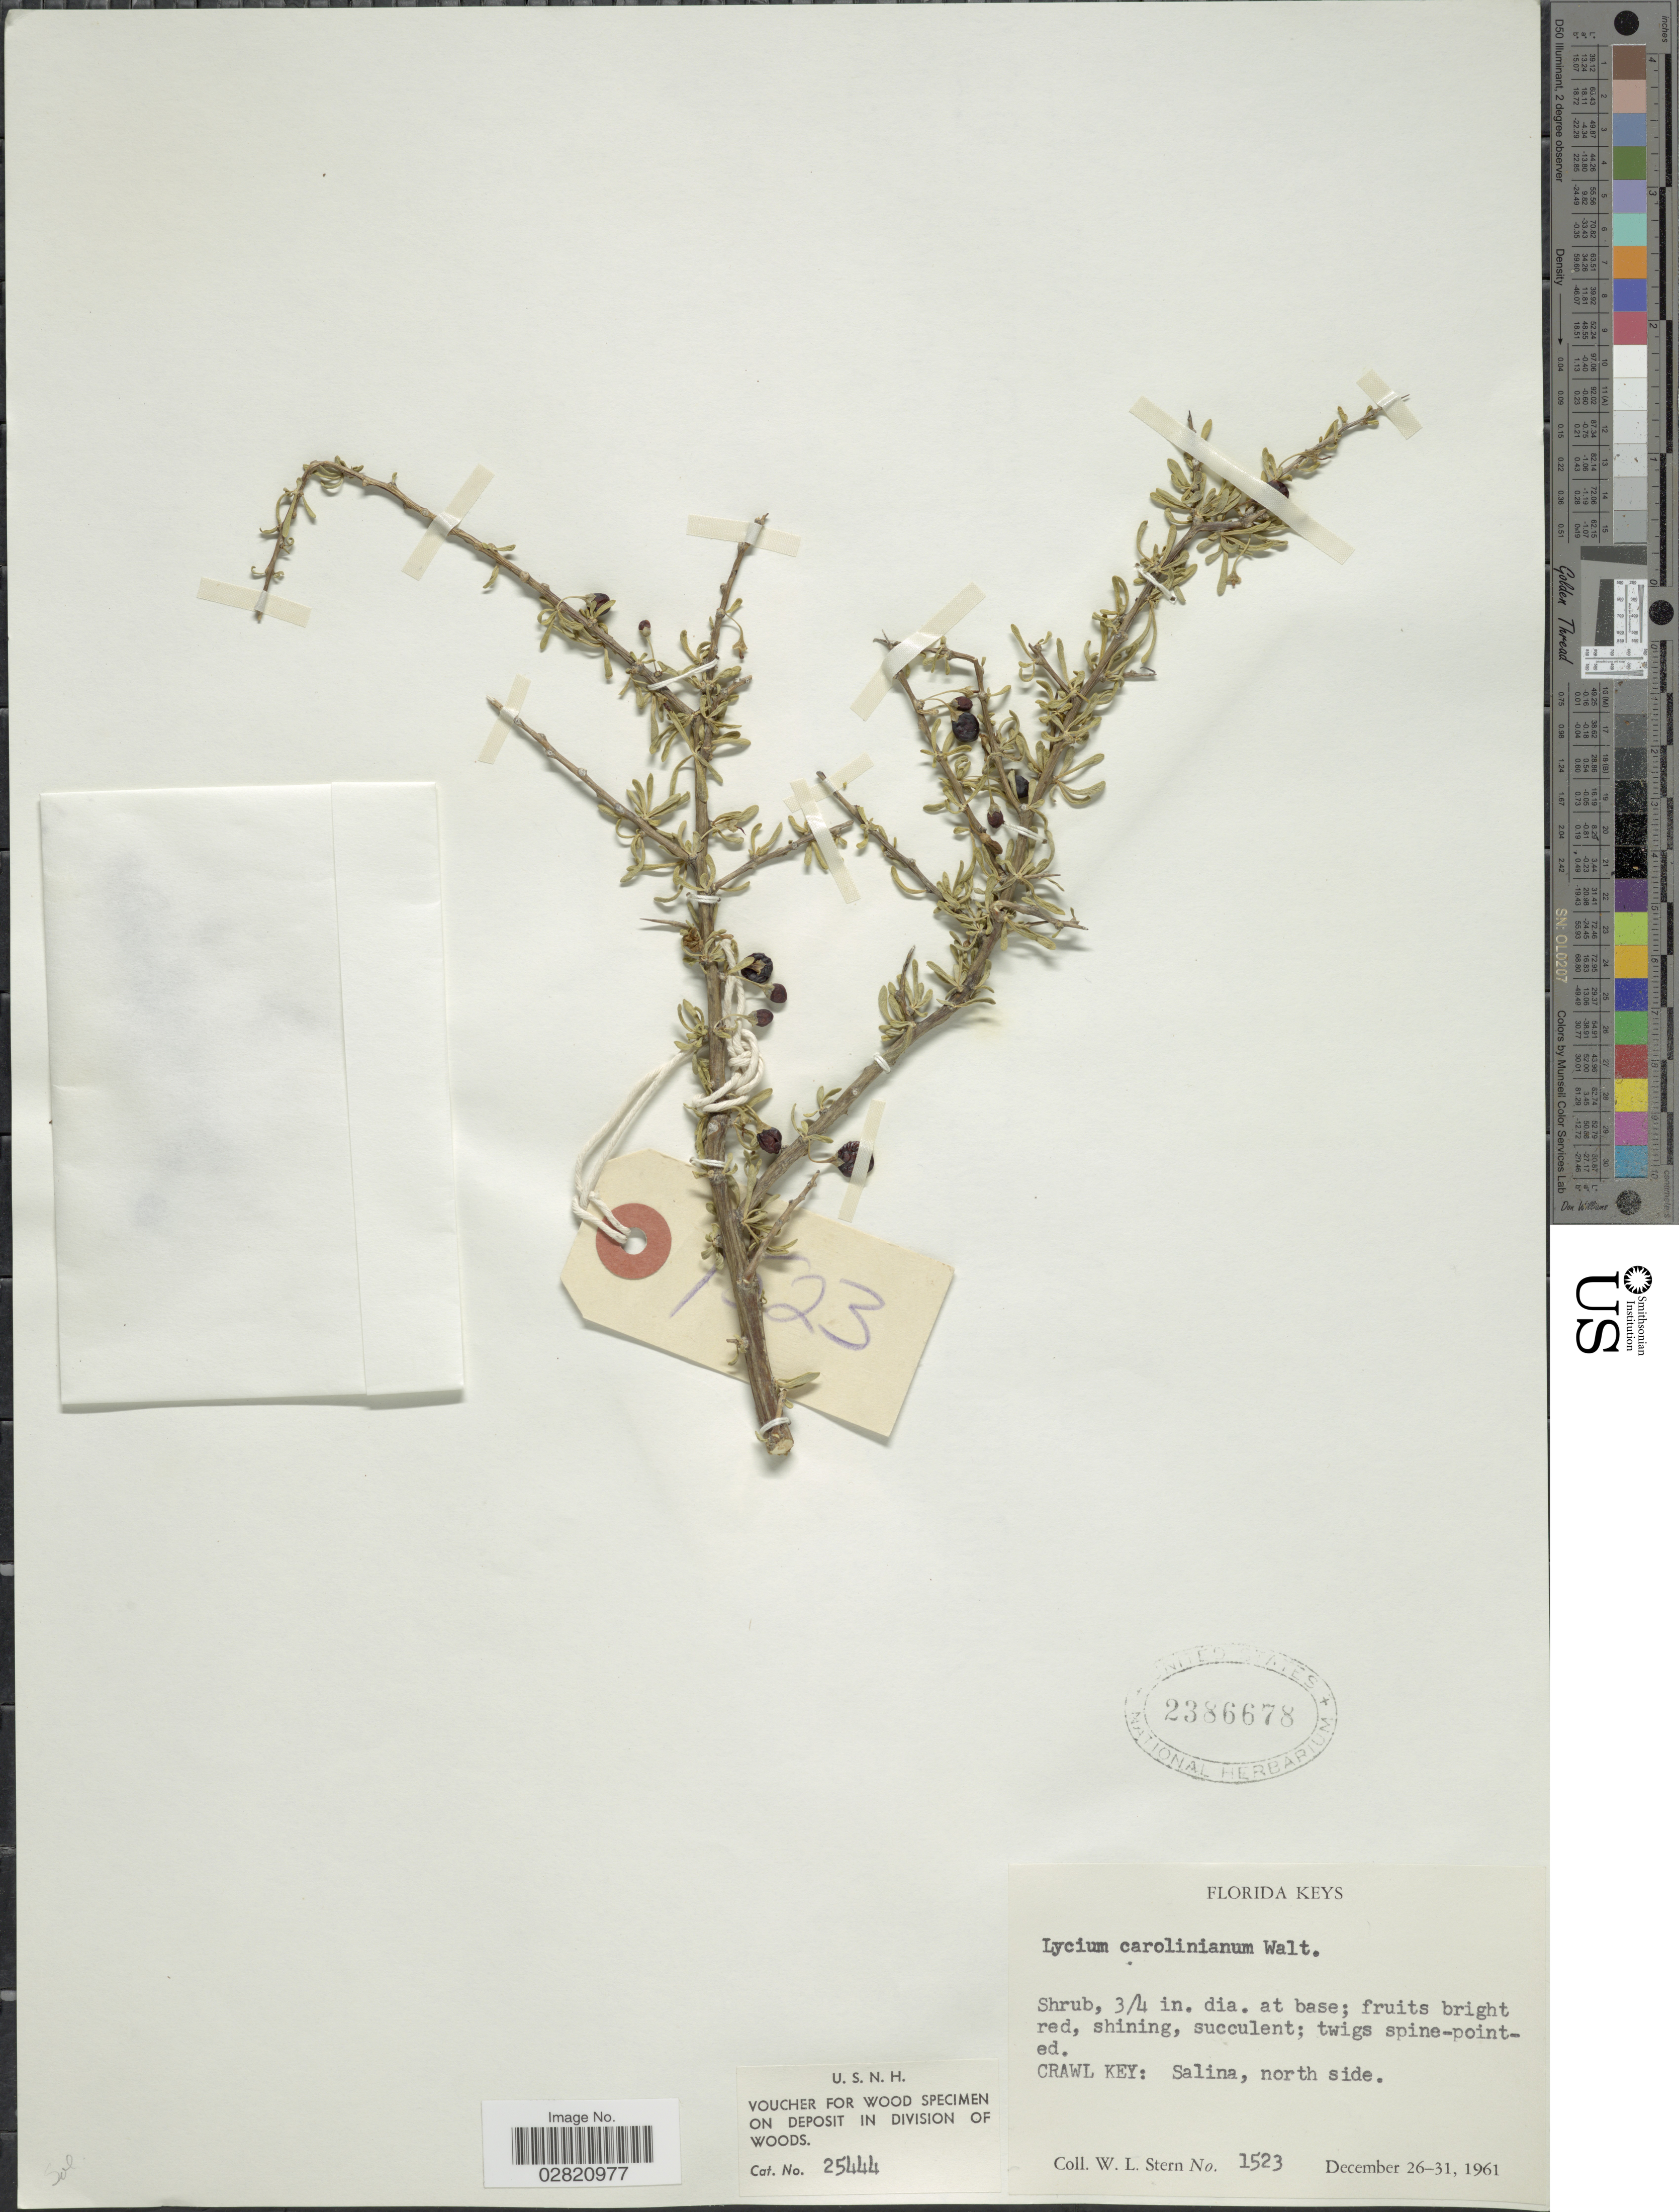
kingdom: Plantae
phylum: Tracheophyta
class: Magnoliopsida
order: Solanales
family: Solanaceae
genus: Lycium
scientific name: Lycium carolinianum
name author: Walter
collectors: W. L. Stern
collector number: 1523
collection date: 1961-12-26/1961-12-31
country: United States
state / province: Florida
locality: Florida Keys, Crawl Key: Salina, north side.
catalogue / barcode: US 2386678